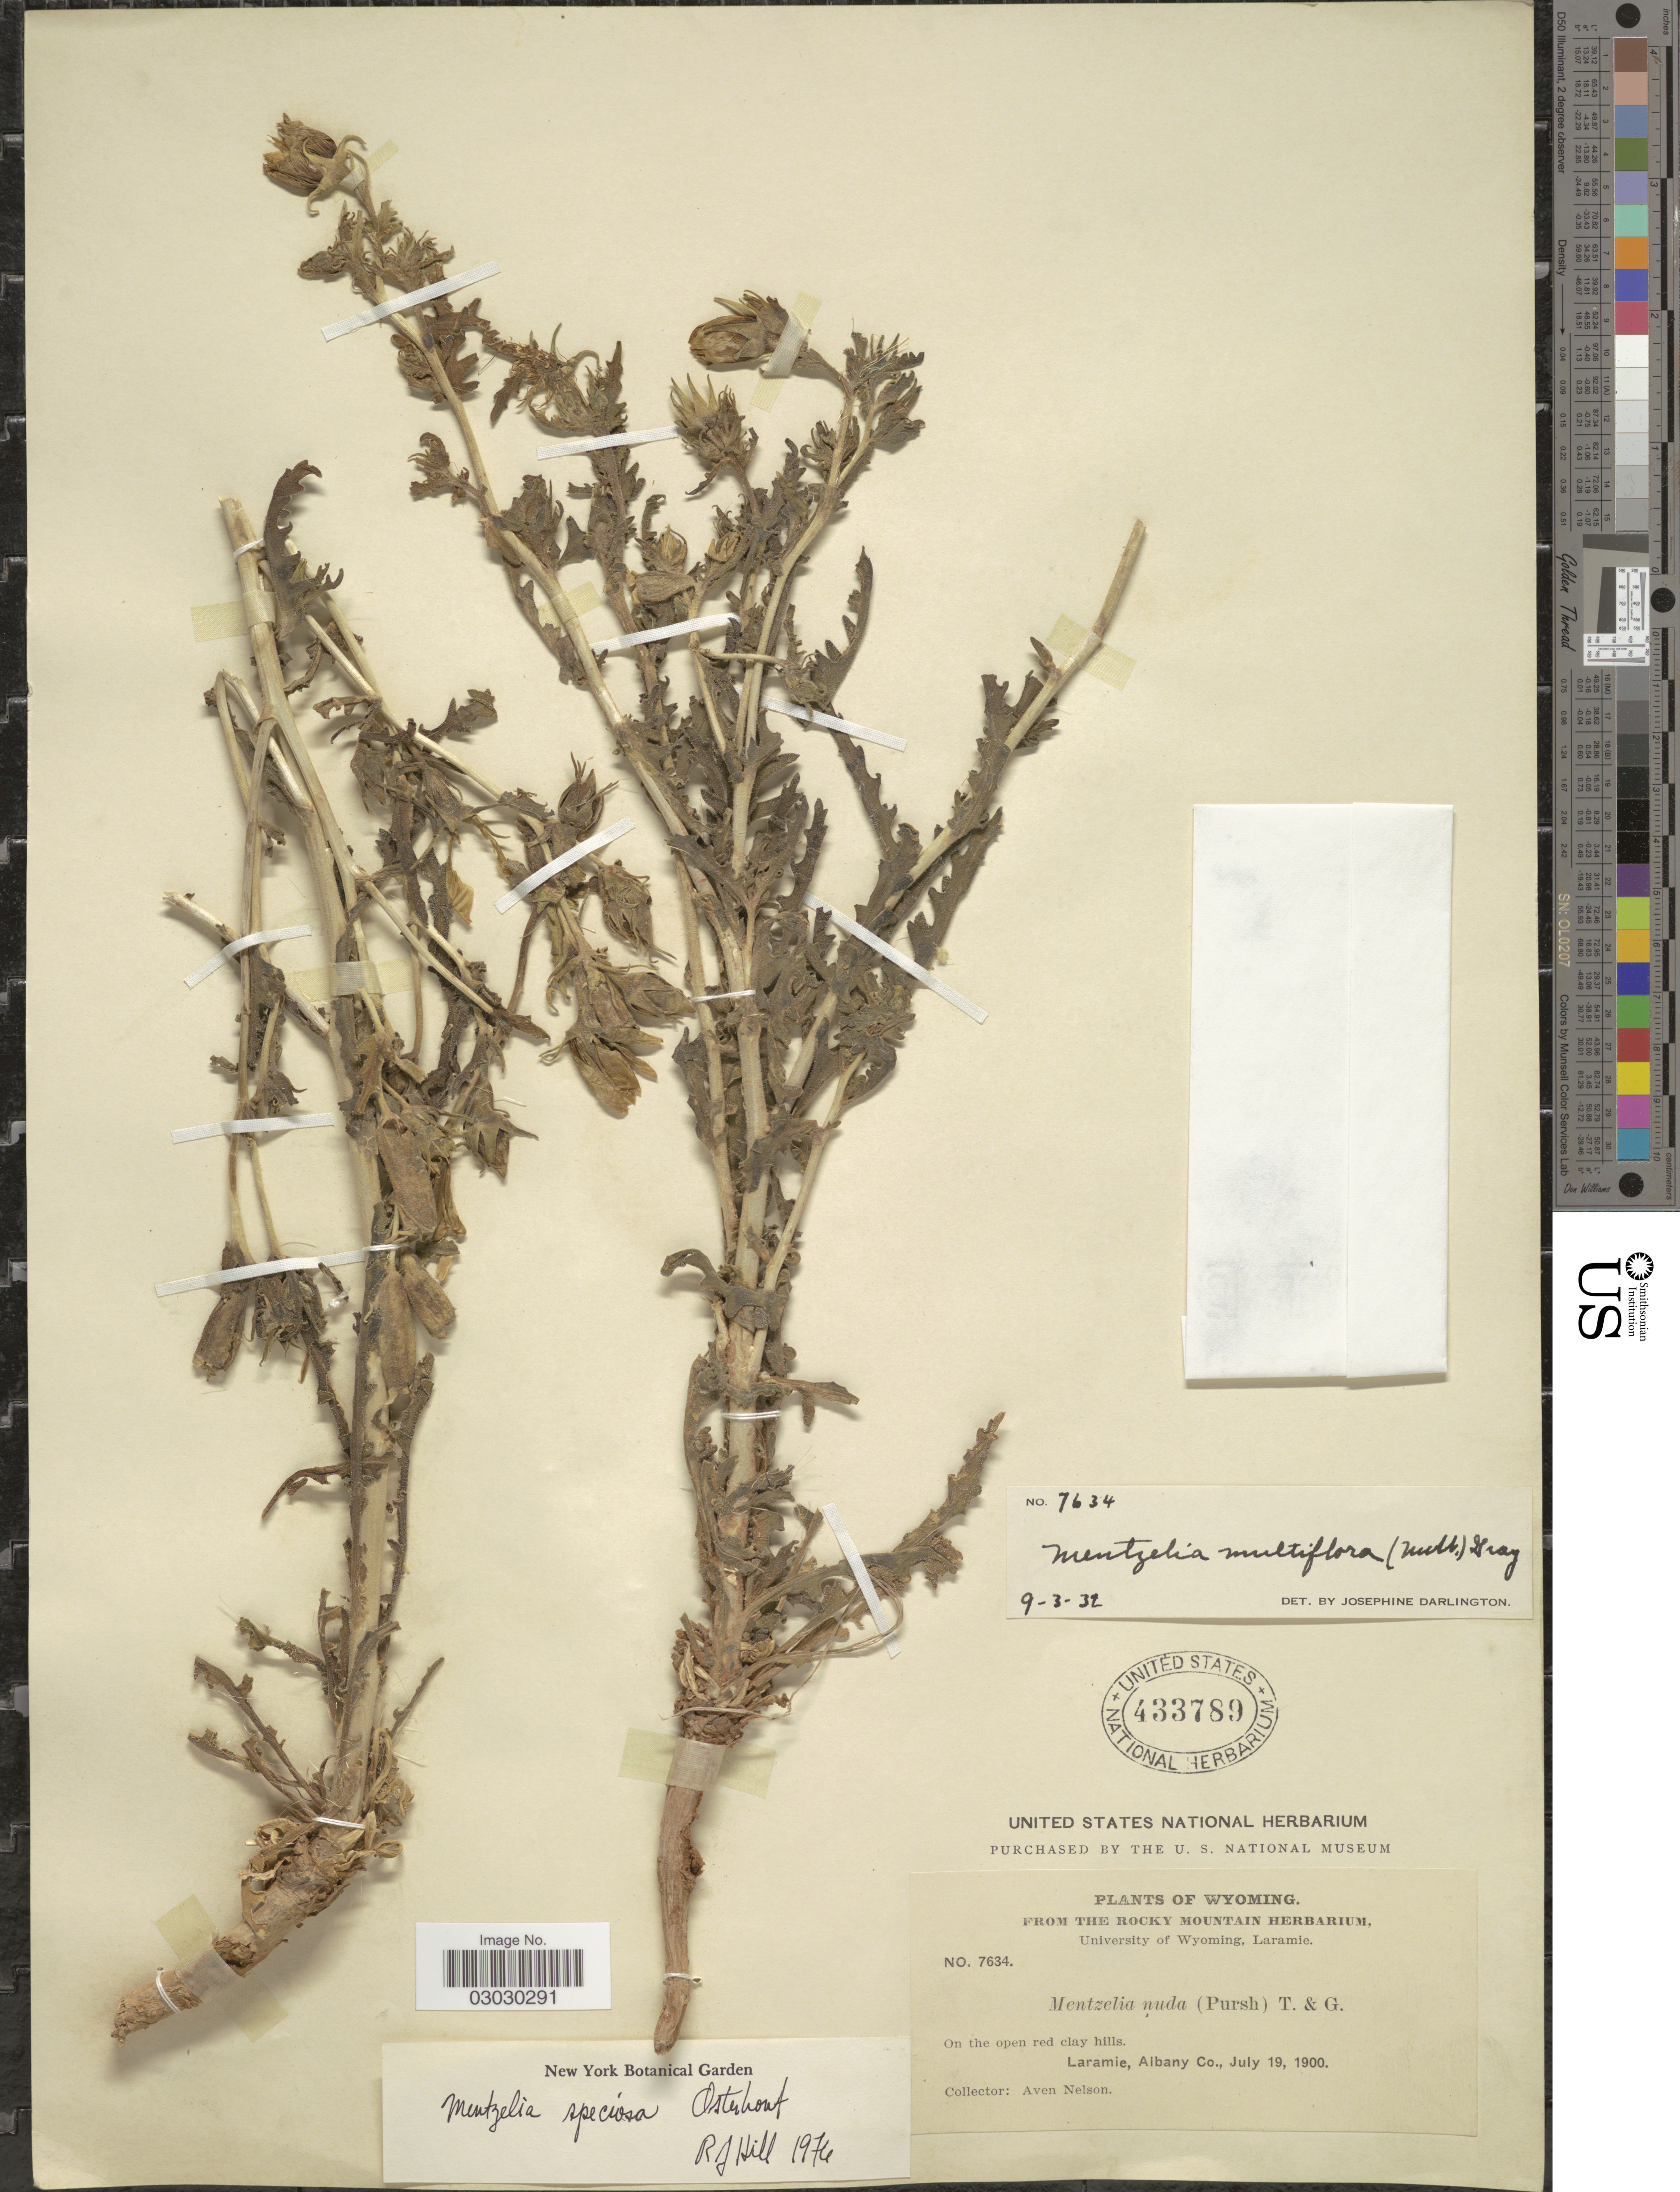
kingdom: Plantae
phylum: Tracheophyta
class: Magnoliopsida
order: Cornales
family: Loasaceae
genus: Mentzelia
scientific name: Mentzelia speciosa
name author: Osterh.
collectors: A. Nelson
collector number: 7634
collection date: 1900-07-19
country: United States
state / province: Wyoming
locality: On the open red clay hills, Laramie, Albany Co.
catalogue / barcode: US 433789